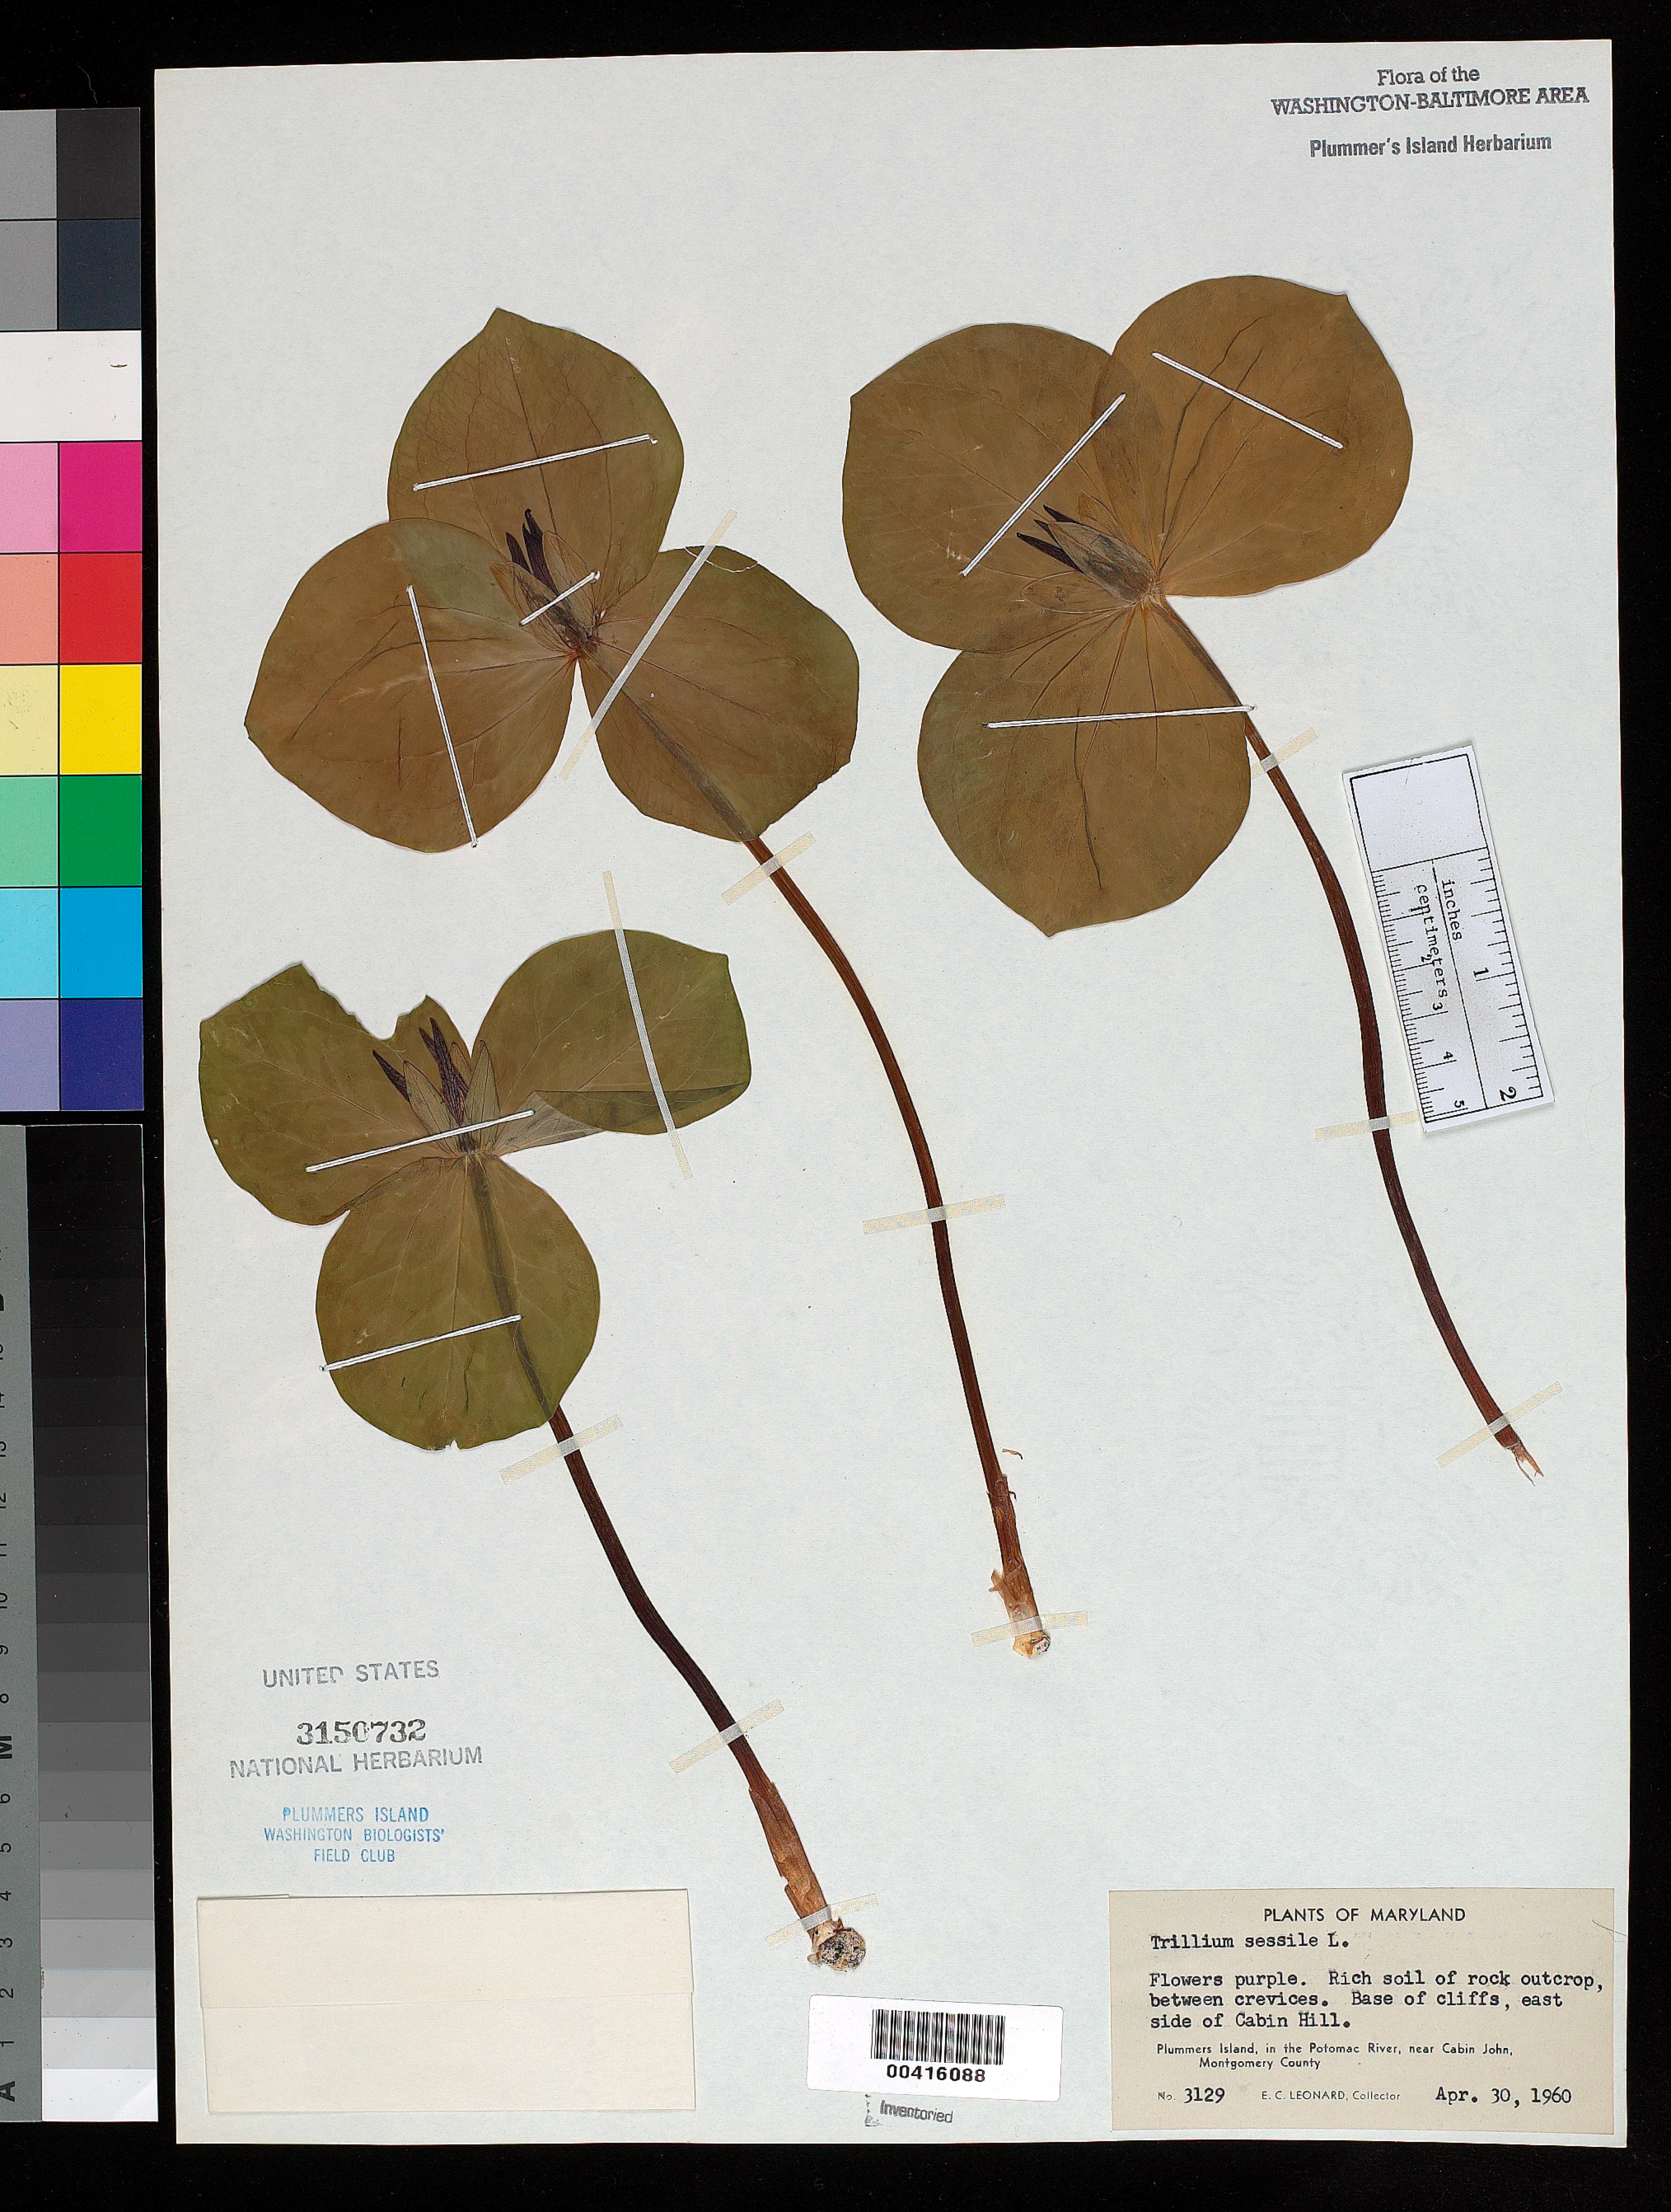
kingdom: Plantae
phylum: Tracheophyta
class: Liliopsida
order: Liliales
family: Melanthiaceae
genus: Trillium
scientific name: Trillium sessile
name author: L.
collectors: E. C. Leonard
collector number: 3129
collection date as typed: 30 Apr 1960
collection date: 1960-04-30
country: United States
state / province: Maryland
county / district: Montgomery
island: Plummers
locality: Plummer's Island; base of cliffs, east side of Cabin Hill C. & O. Canal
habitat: Rich soil of rock outcrop, between crevices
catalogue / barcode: US 3150732